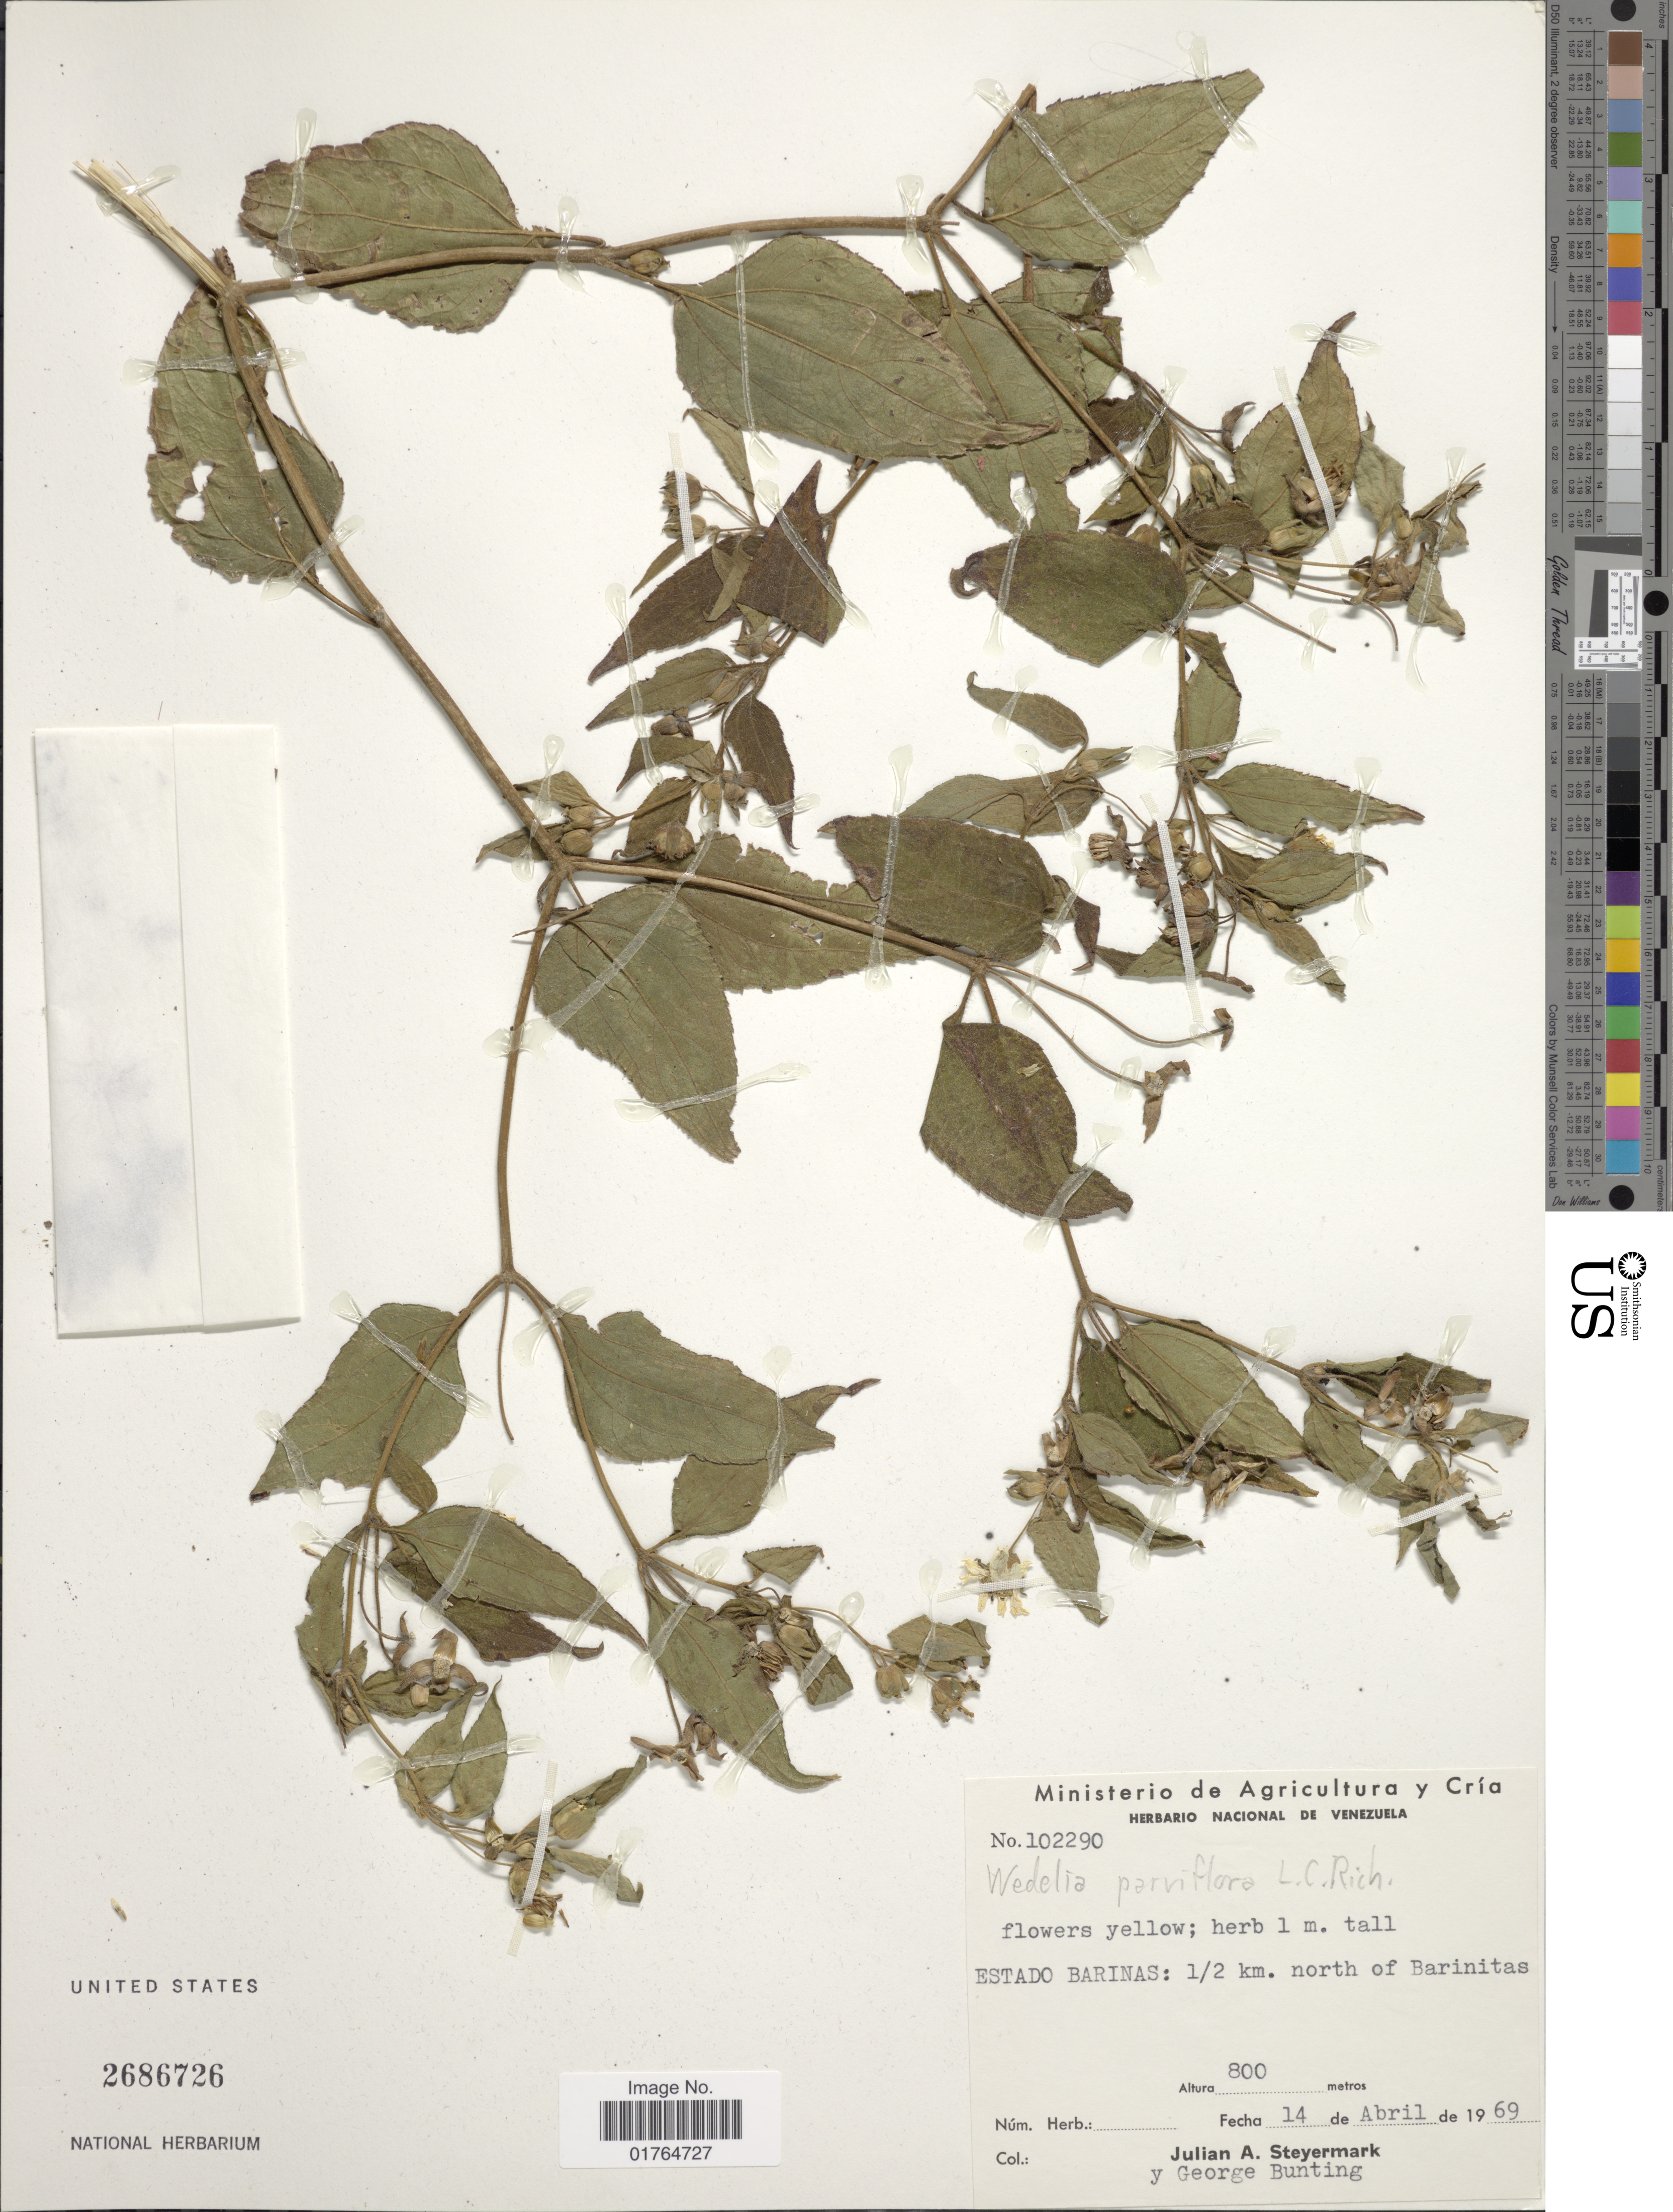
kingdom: Plantae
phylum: Tracheophyta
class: Magnoliopsida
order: Asterales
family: Asteraceae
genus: Wedelia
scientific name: Wedelia parviflora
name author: Rich.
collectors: J. Steyermark & G. S. Bunting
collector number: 102290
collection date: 1969-04-14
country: Venezuela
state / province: Barinas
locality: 1/2km north of Barinitas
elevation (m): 800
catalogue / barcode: US 2686726